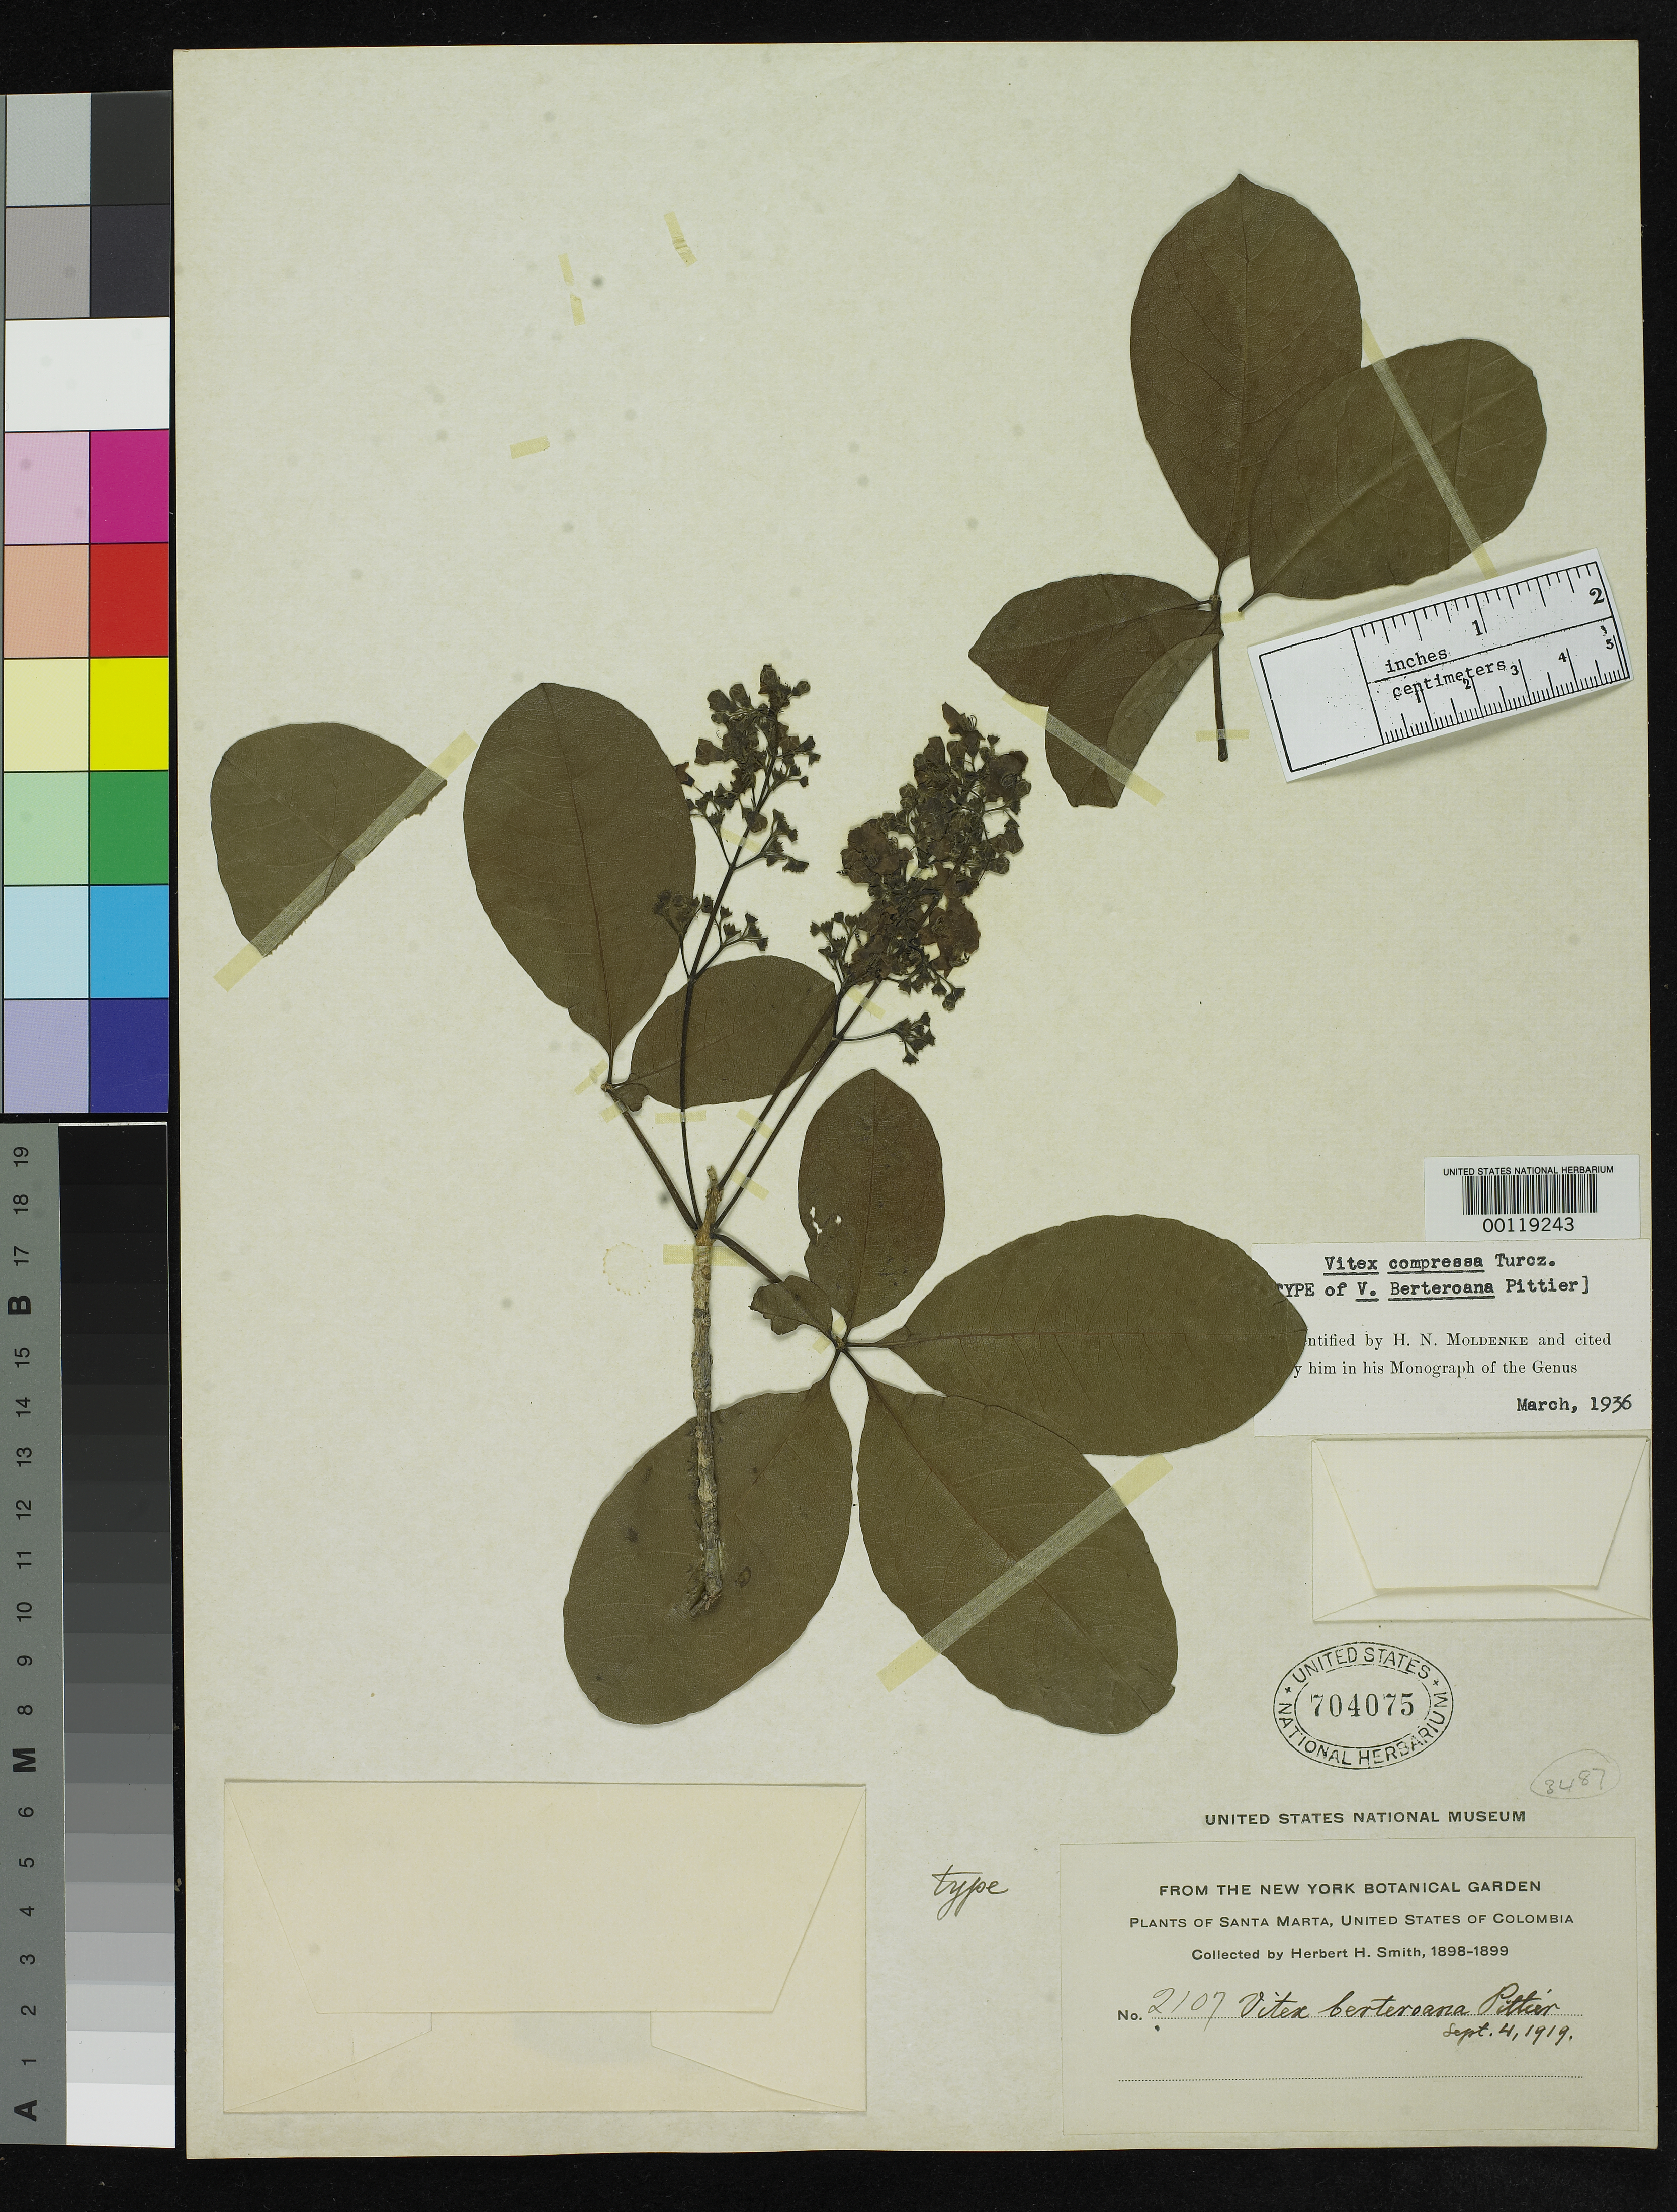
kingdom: Plantae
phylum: Tracheophyta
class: Magnoliopsida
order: Lamiales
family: Lamiaceae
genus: Vitex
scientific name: Vitex berteroana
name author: Pittier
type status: Holotype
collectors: Herbert H. Smith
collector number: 2107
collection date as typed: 1898 to -- --- 1899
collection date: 1898/1899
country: Colombia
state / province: Bolívar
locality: Santa Marta.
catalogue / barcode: US 704075